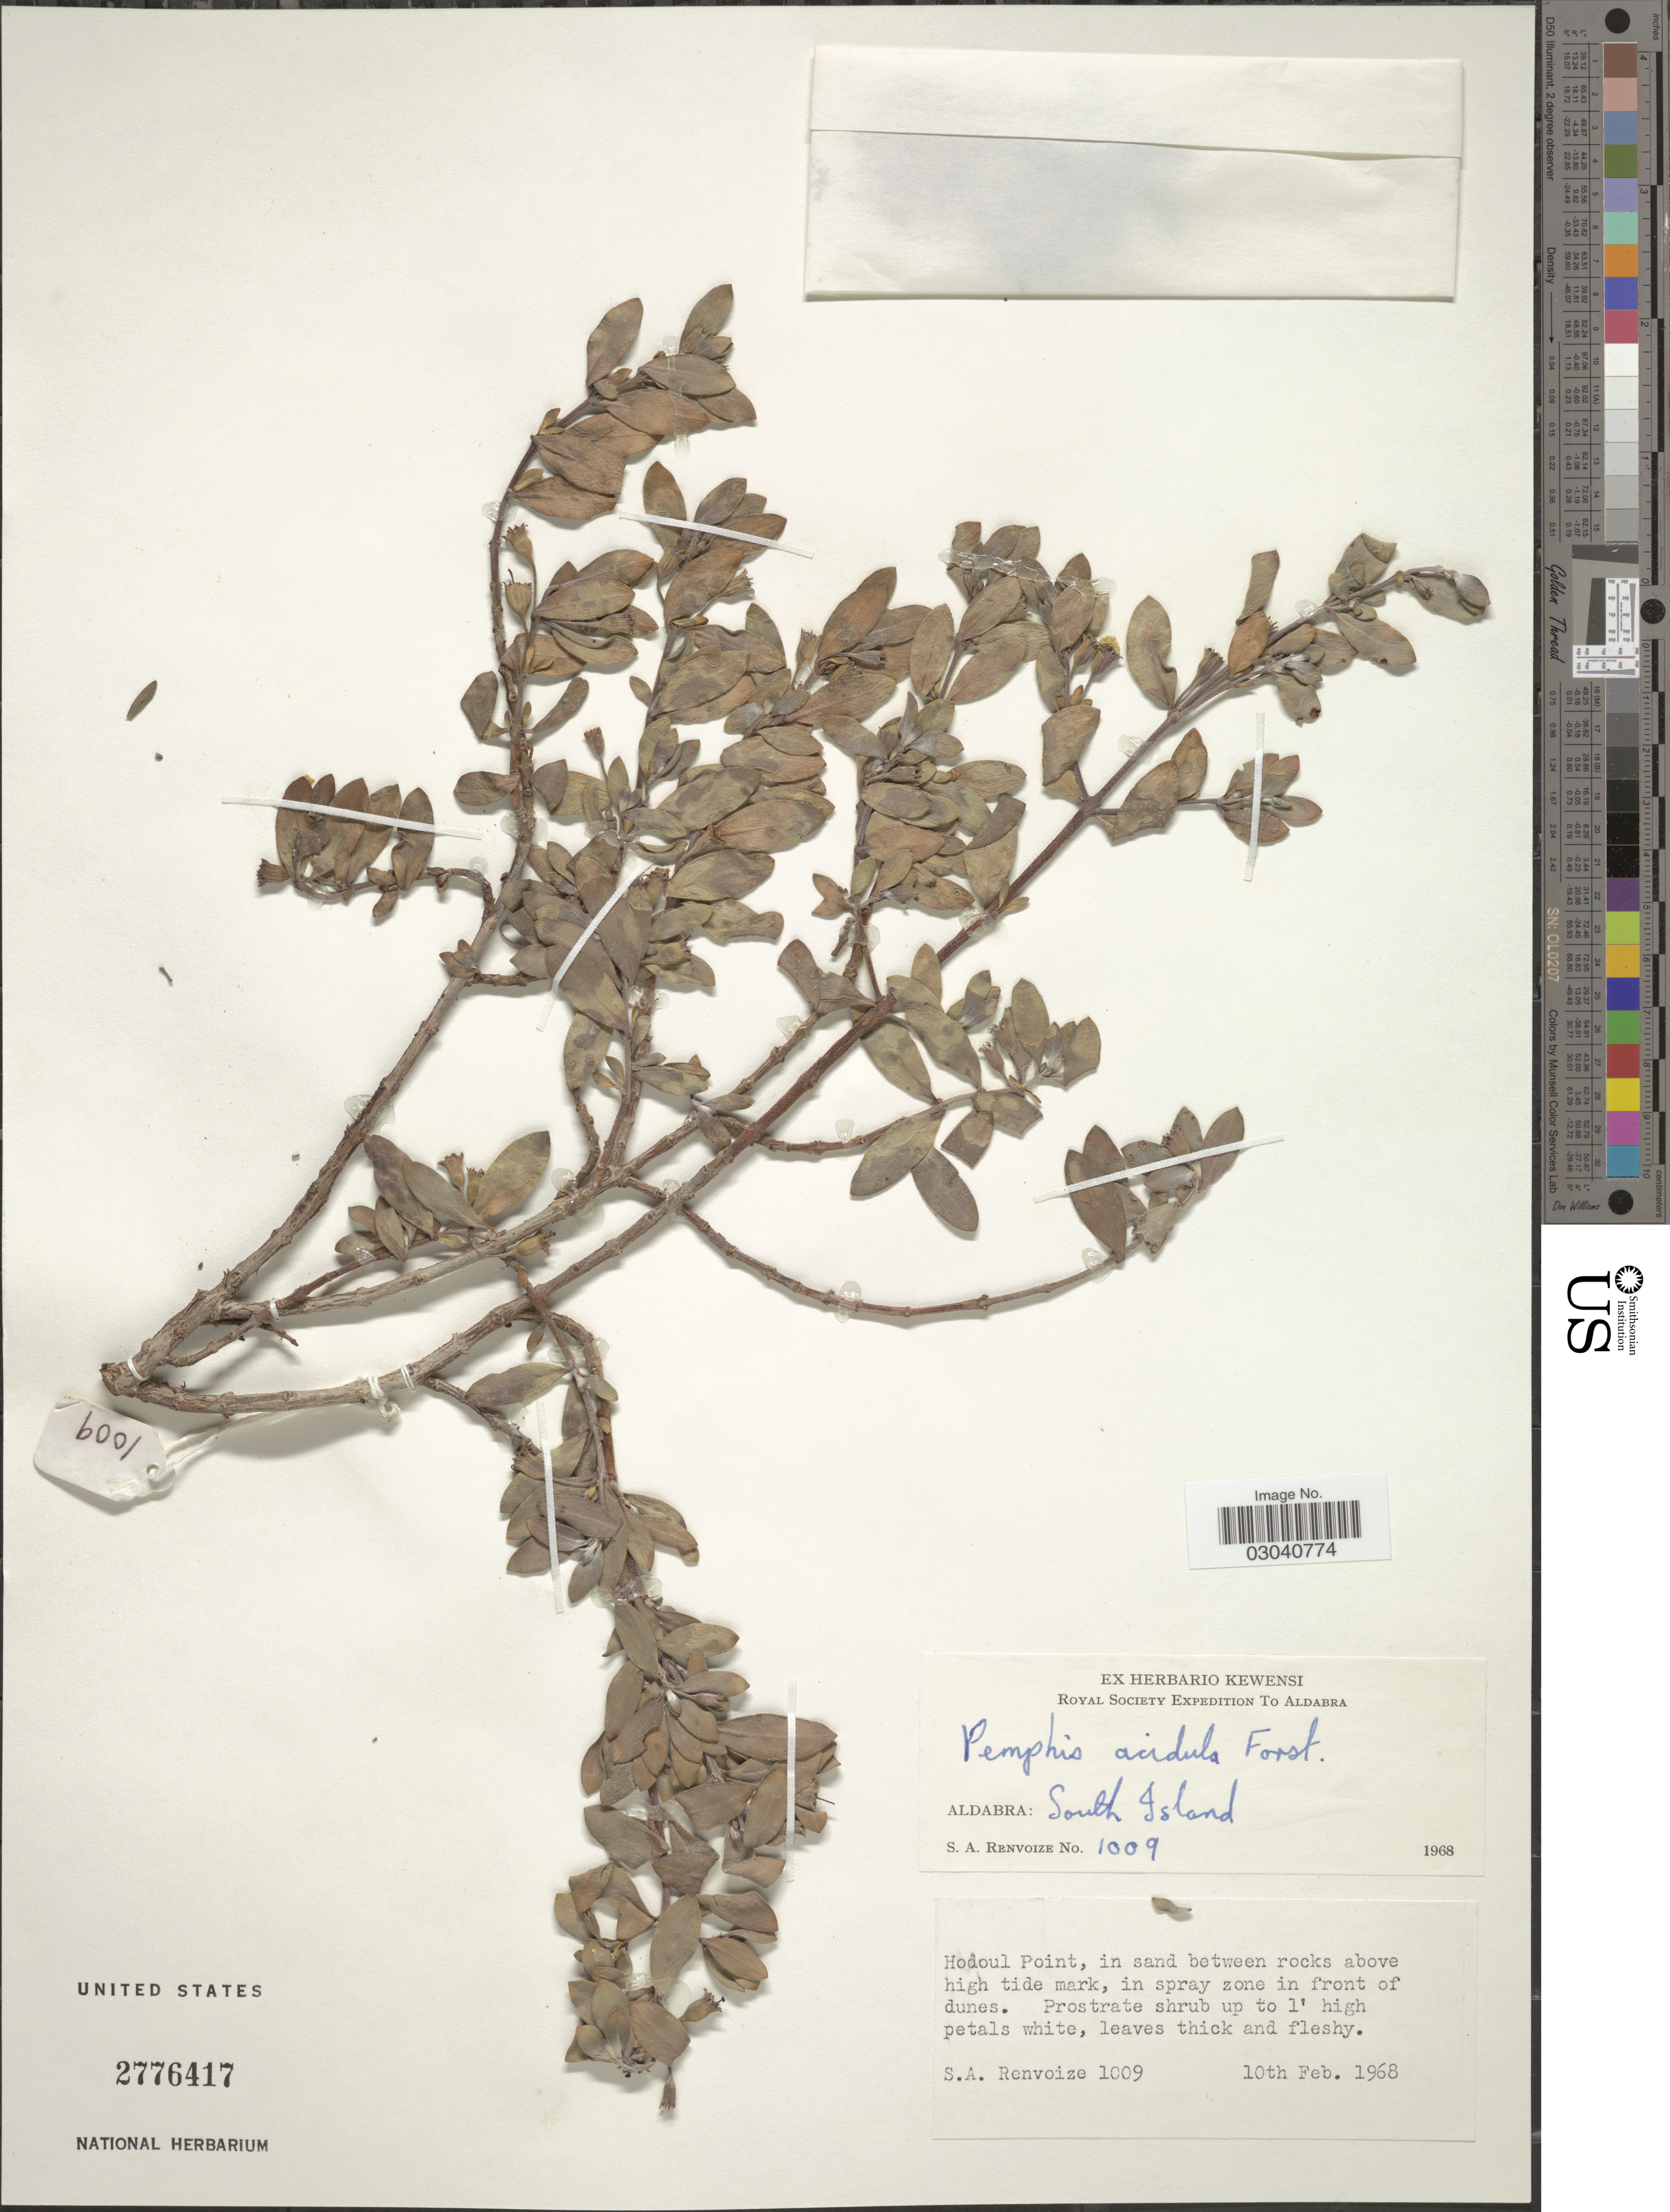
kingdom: Plantae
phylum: Tracheophyta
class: Magnoliopsida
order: Myrtales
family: Lythraceae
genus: Pemphis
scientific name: Pemphis acidula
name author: J.R. Forst. & G. Forst.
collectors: S. A. Renvoize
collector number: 1009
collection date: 1968-02-10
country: Seychelles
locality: Aldabra: South Island. Hodoul Point.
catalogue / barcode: US 2776417